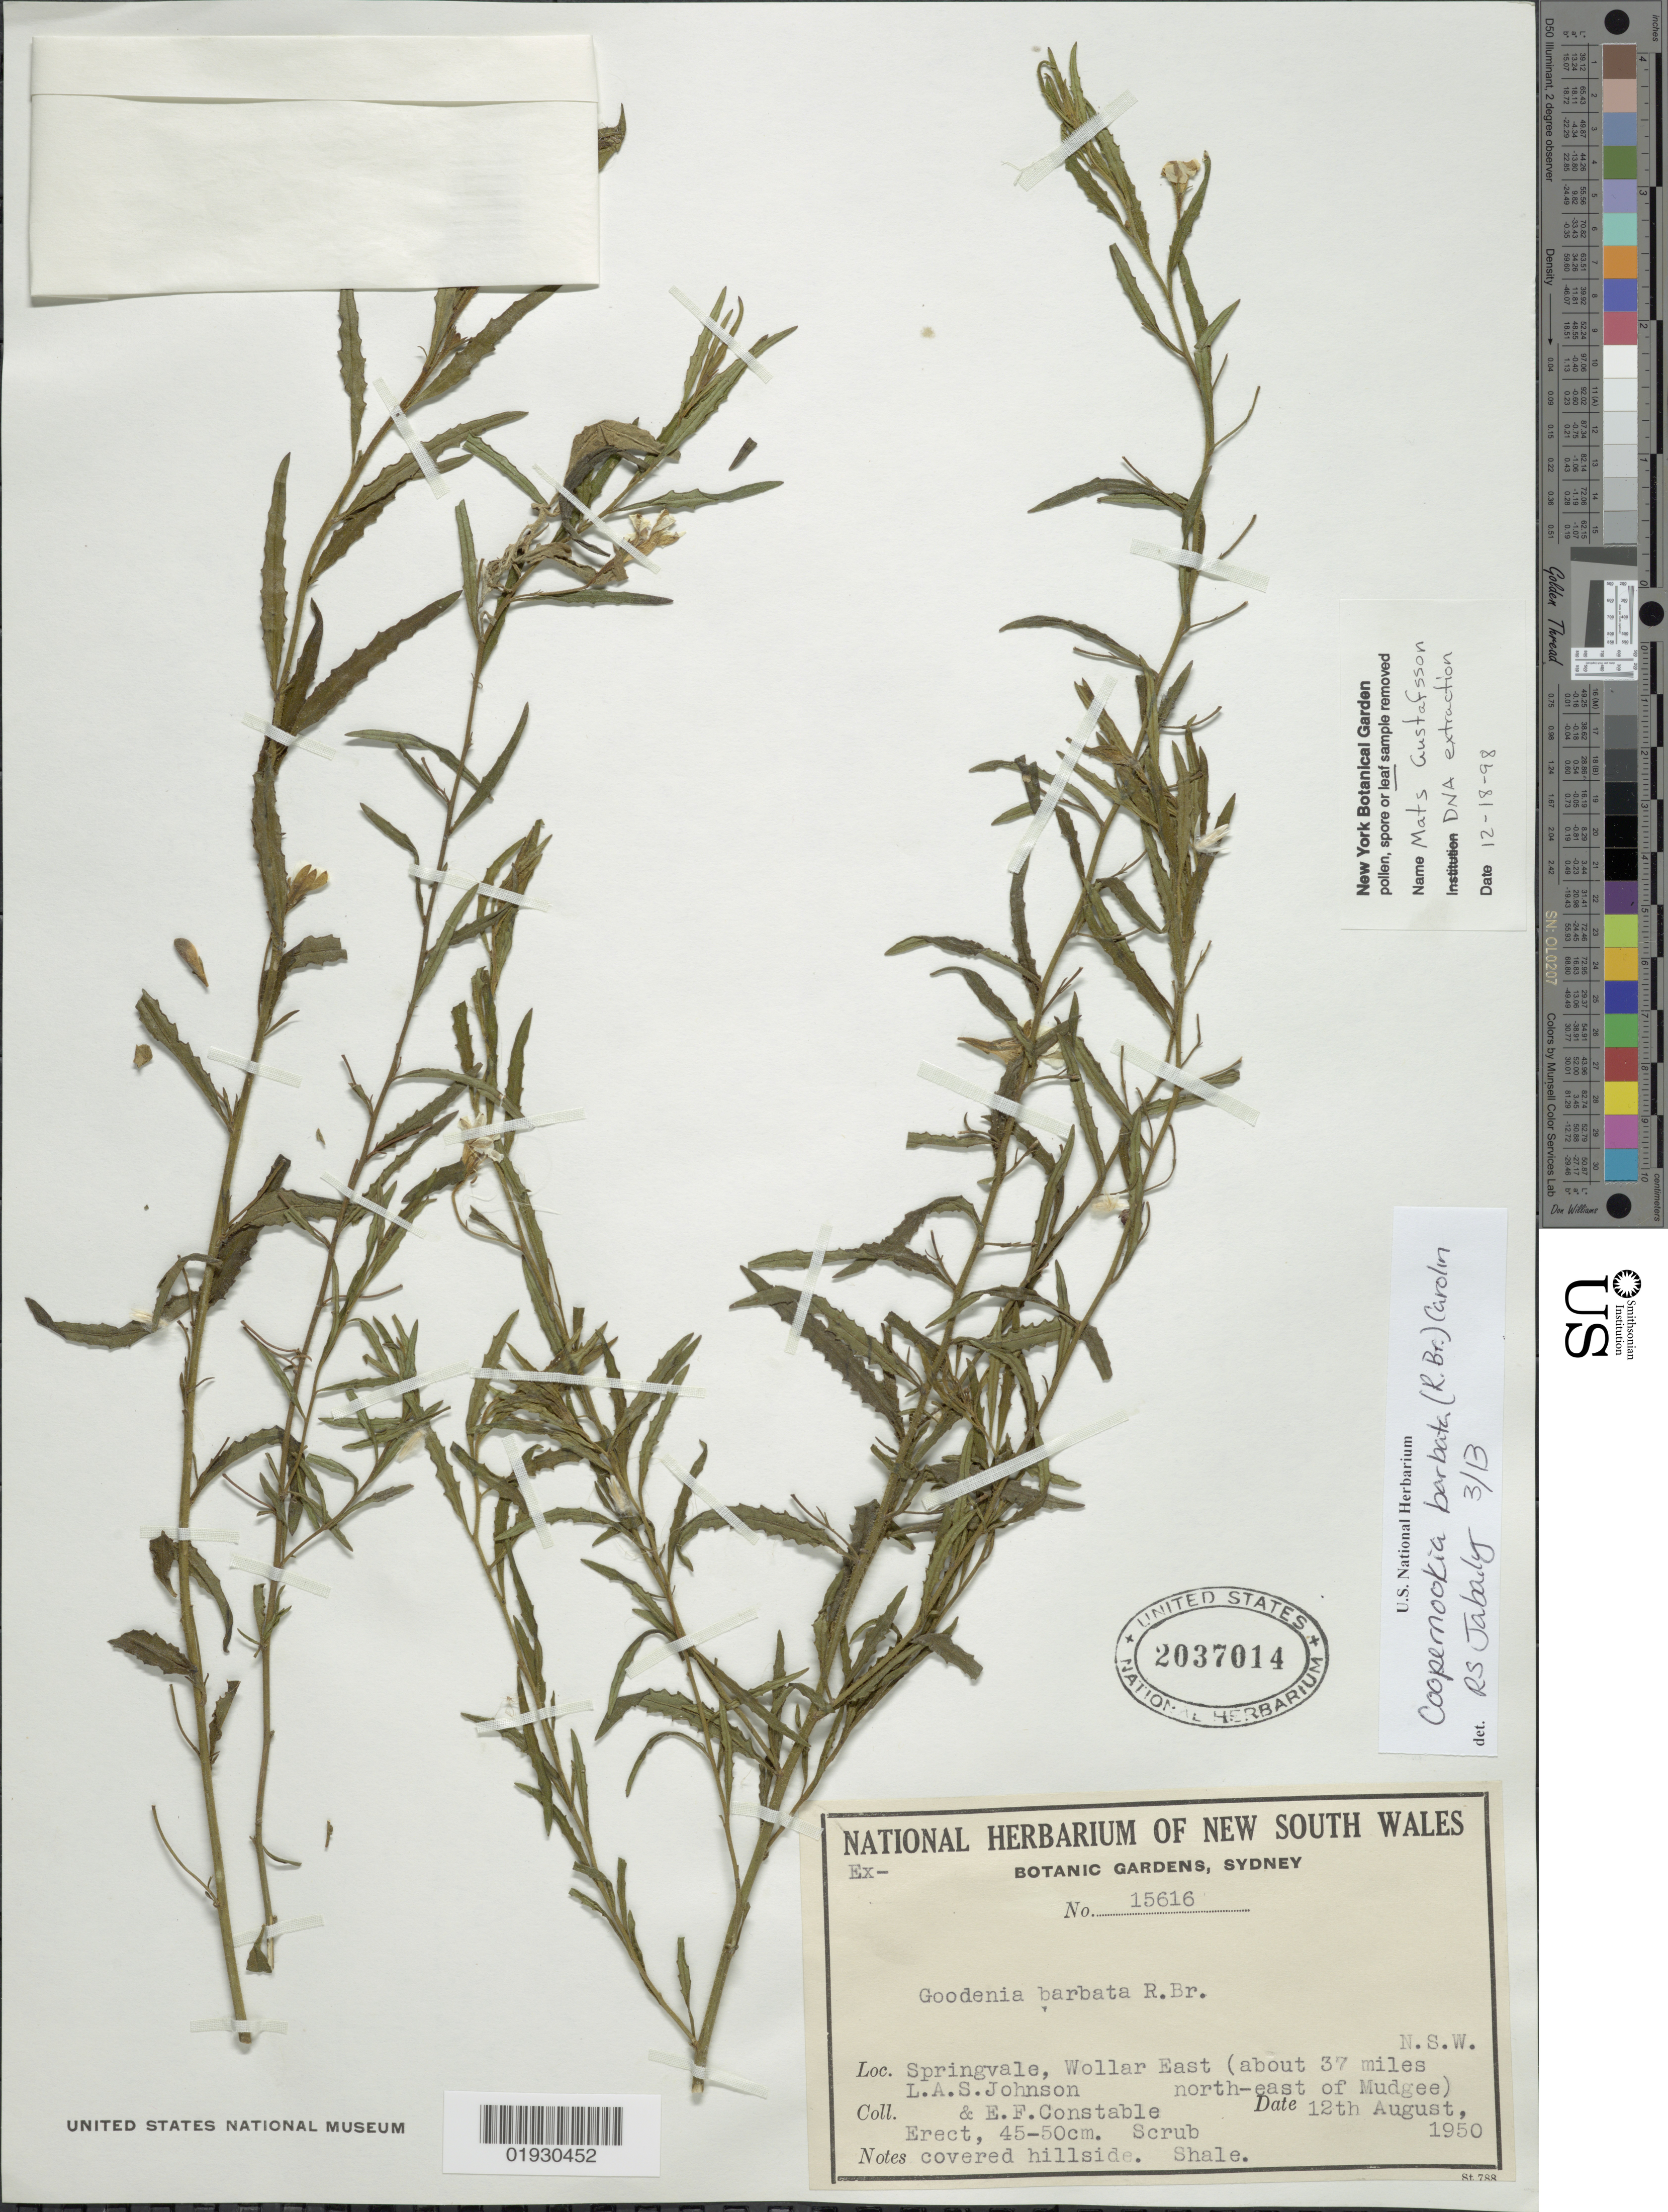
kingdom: Plantae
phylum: Tracheophyta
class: Magnoliopsida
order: Asterales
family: Goodeniaceae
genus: Coopernookia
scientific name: Coopernookia barbata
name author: (R. Br.) Carolin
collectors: L. A. S. Johnson & E. F. Constable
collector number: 15616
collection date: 1950-08-12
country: Australia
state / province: New South Wales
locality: Springvale, Wollar East (about 37 miles north-east of Mudgee) N.S.W.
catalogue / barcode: US 2037014